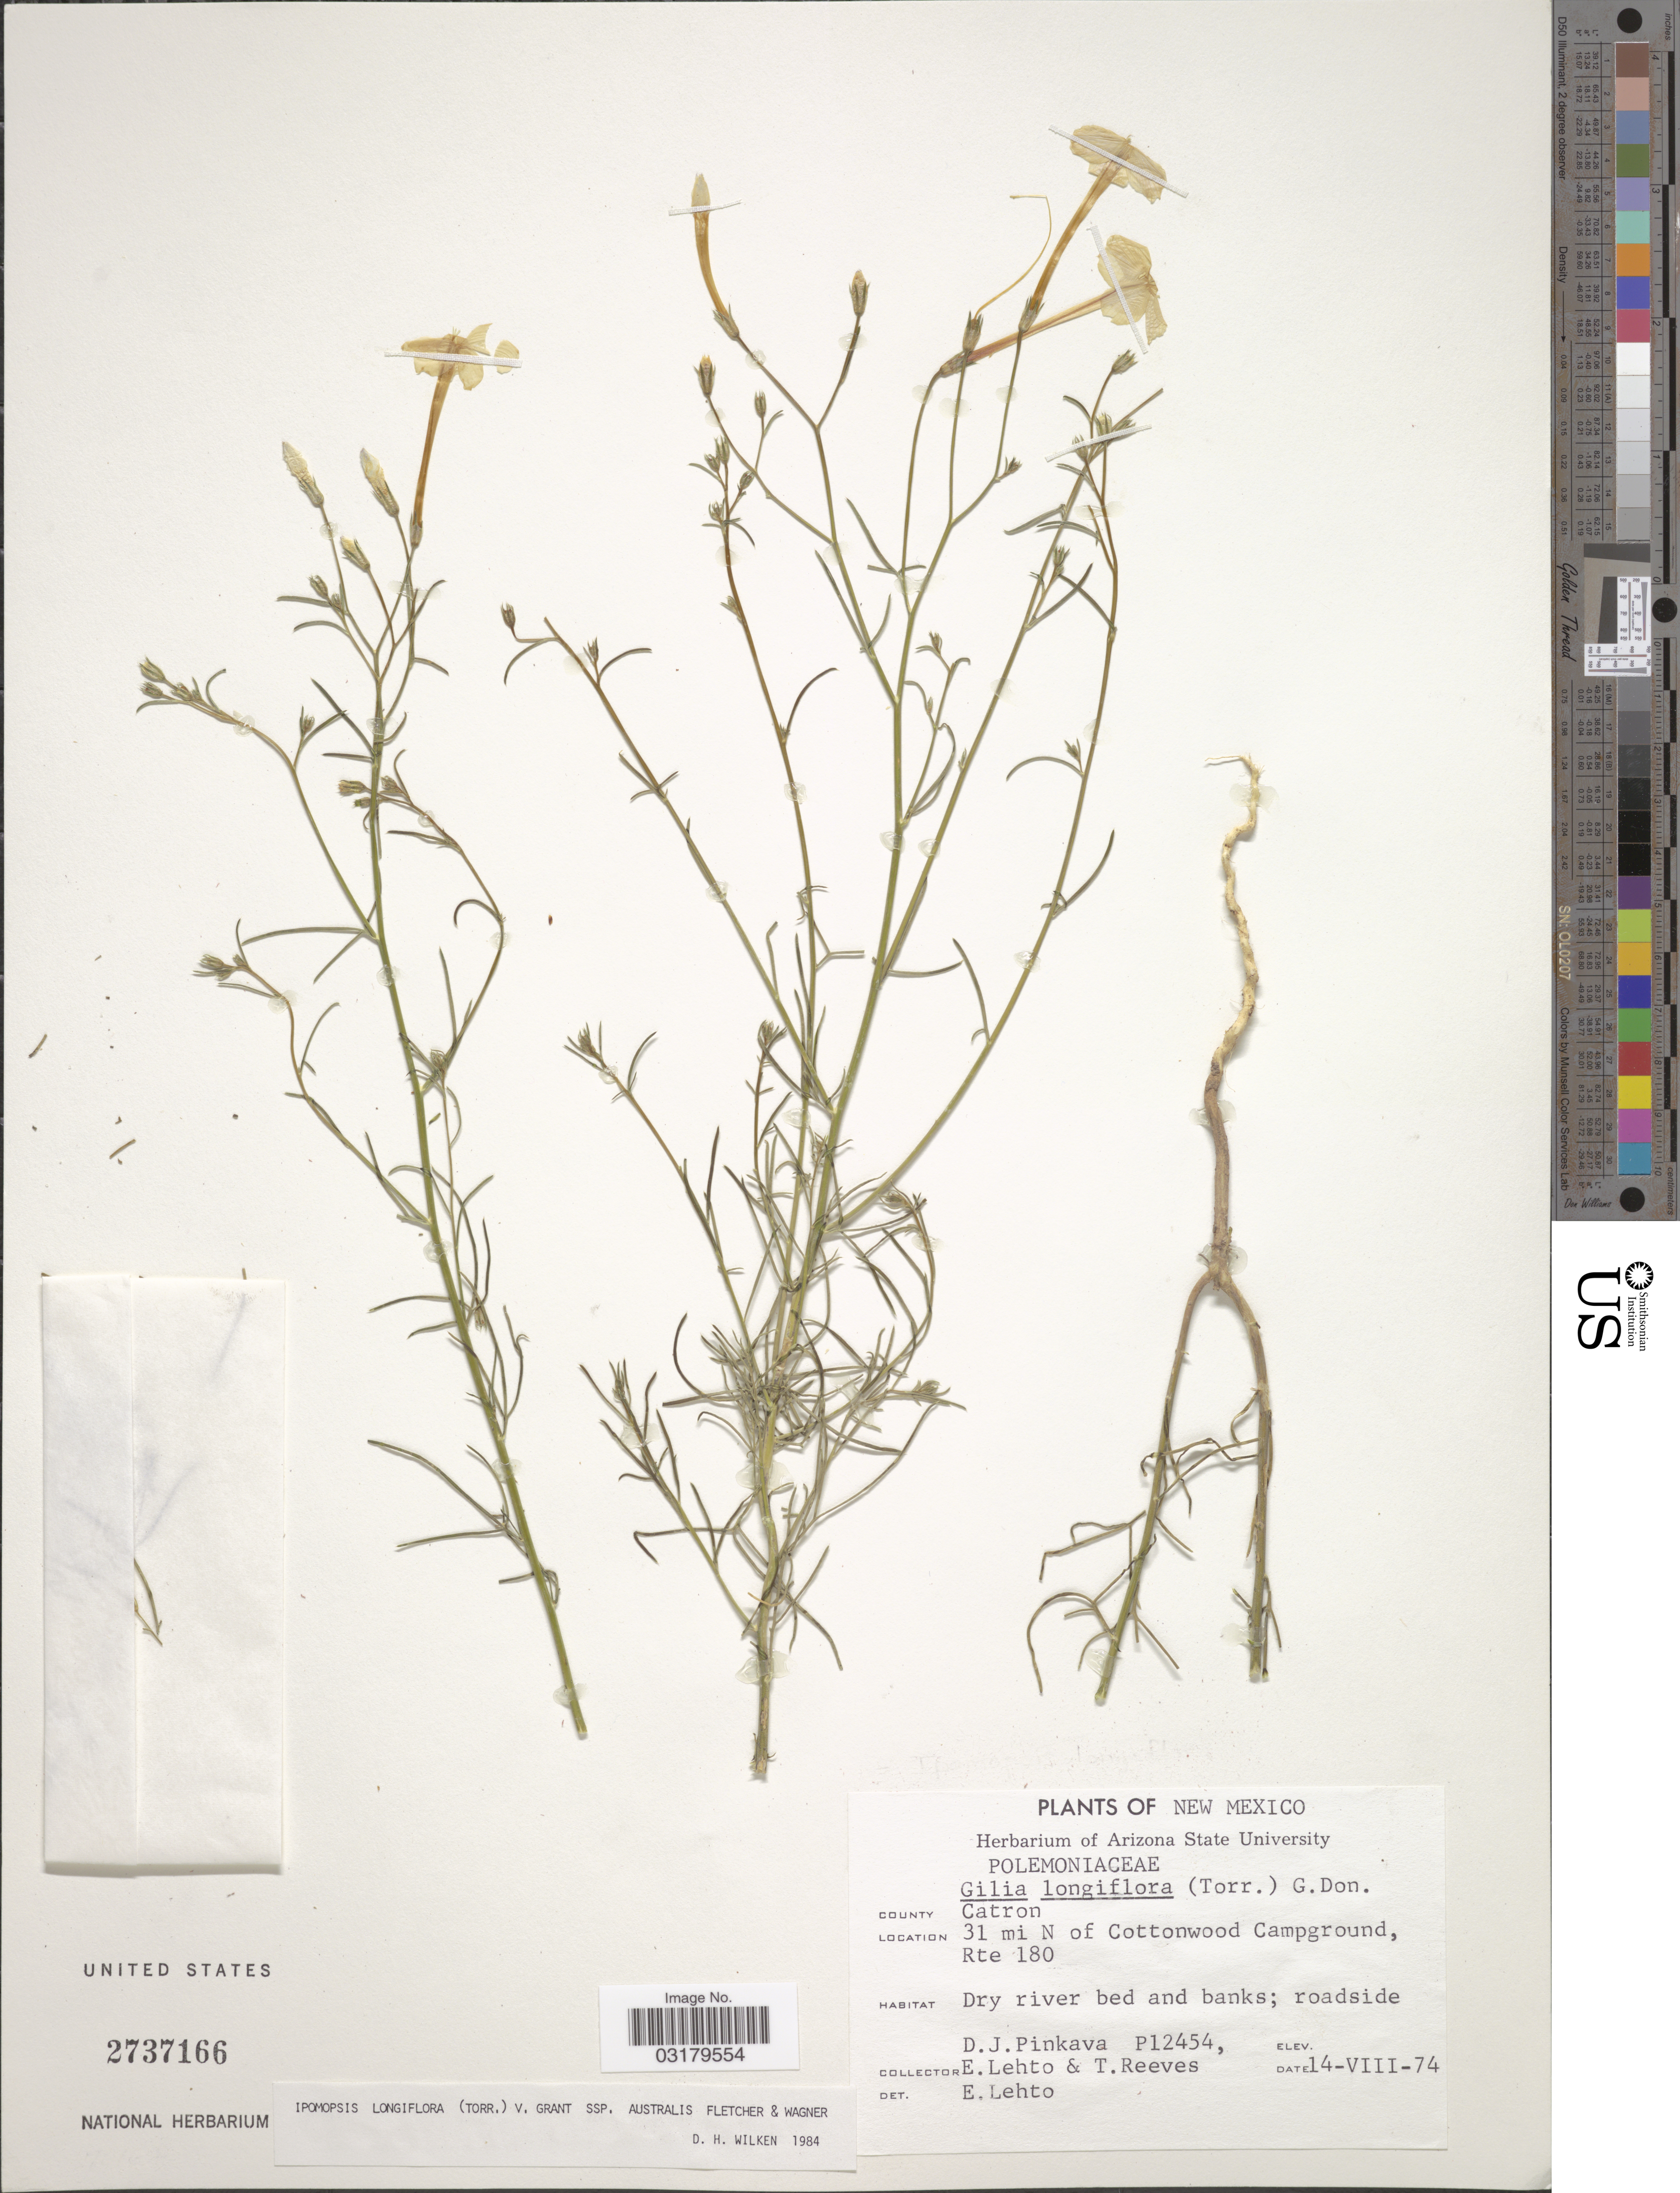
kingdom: Plantae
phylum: Tracheophyta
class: Magnoliopsida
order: Ericales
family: Polemoniaceae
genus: Ipomopsis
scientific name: Ipomopsis longiflora subsp. australis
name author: R.A. Fletcher & W.L. Wagner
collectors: D. J. Pinkava, E. Lehto & T. Reeves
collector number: P12454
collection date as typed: Transcribed d/m/y: 14/8/74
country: United States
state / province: New Mexico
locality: County Catron. 31 mi N of Cottonwood Campground, Rte 180.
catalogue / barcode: US 2737166